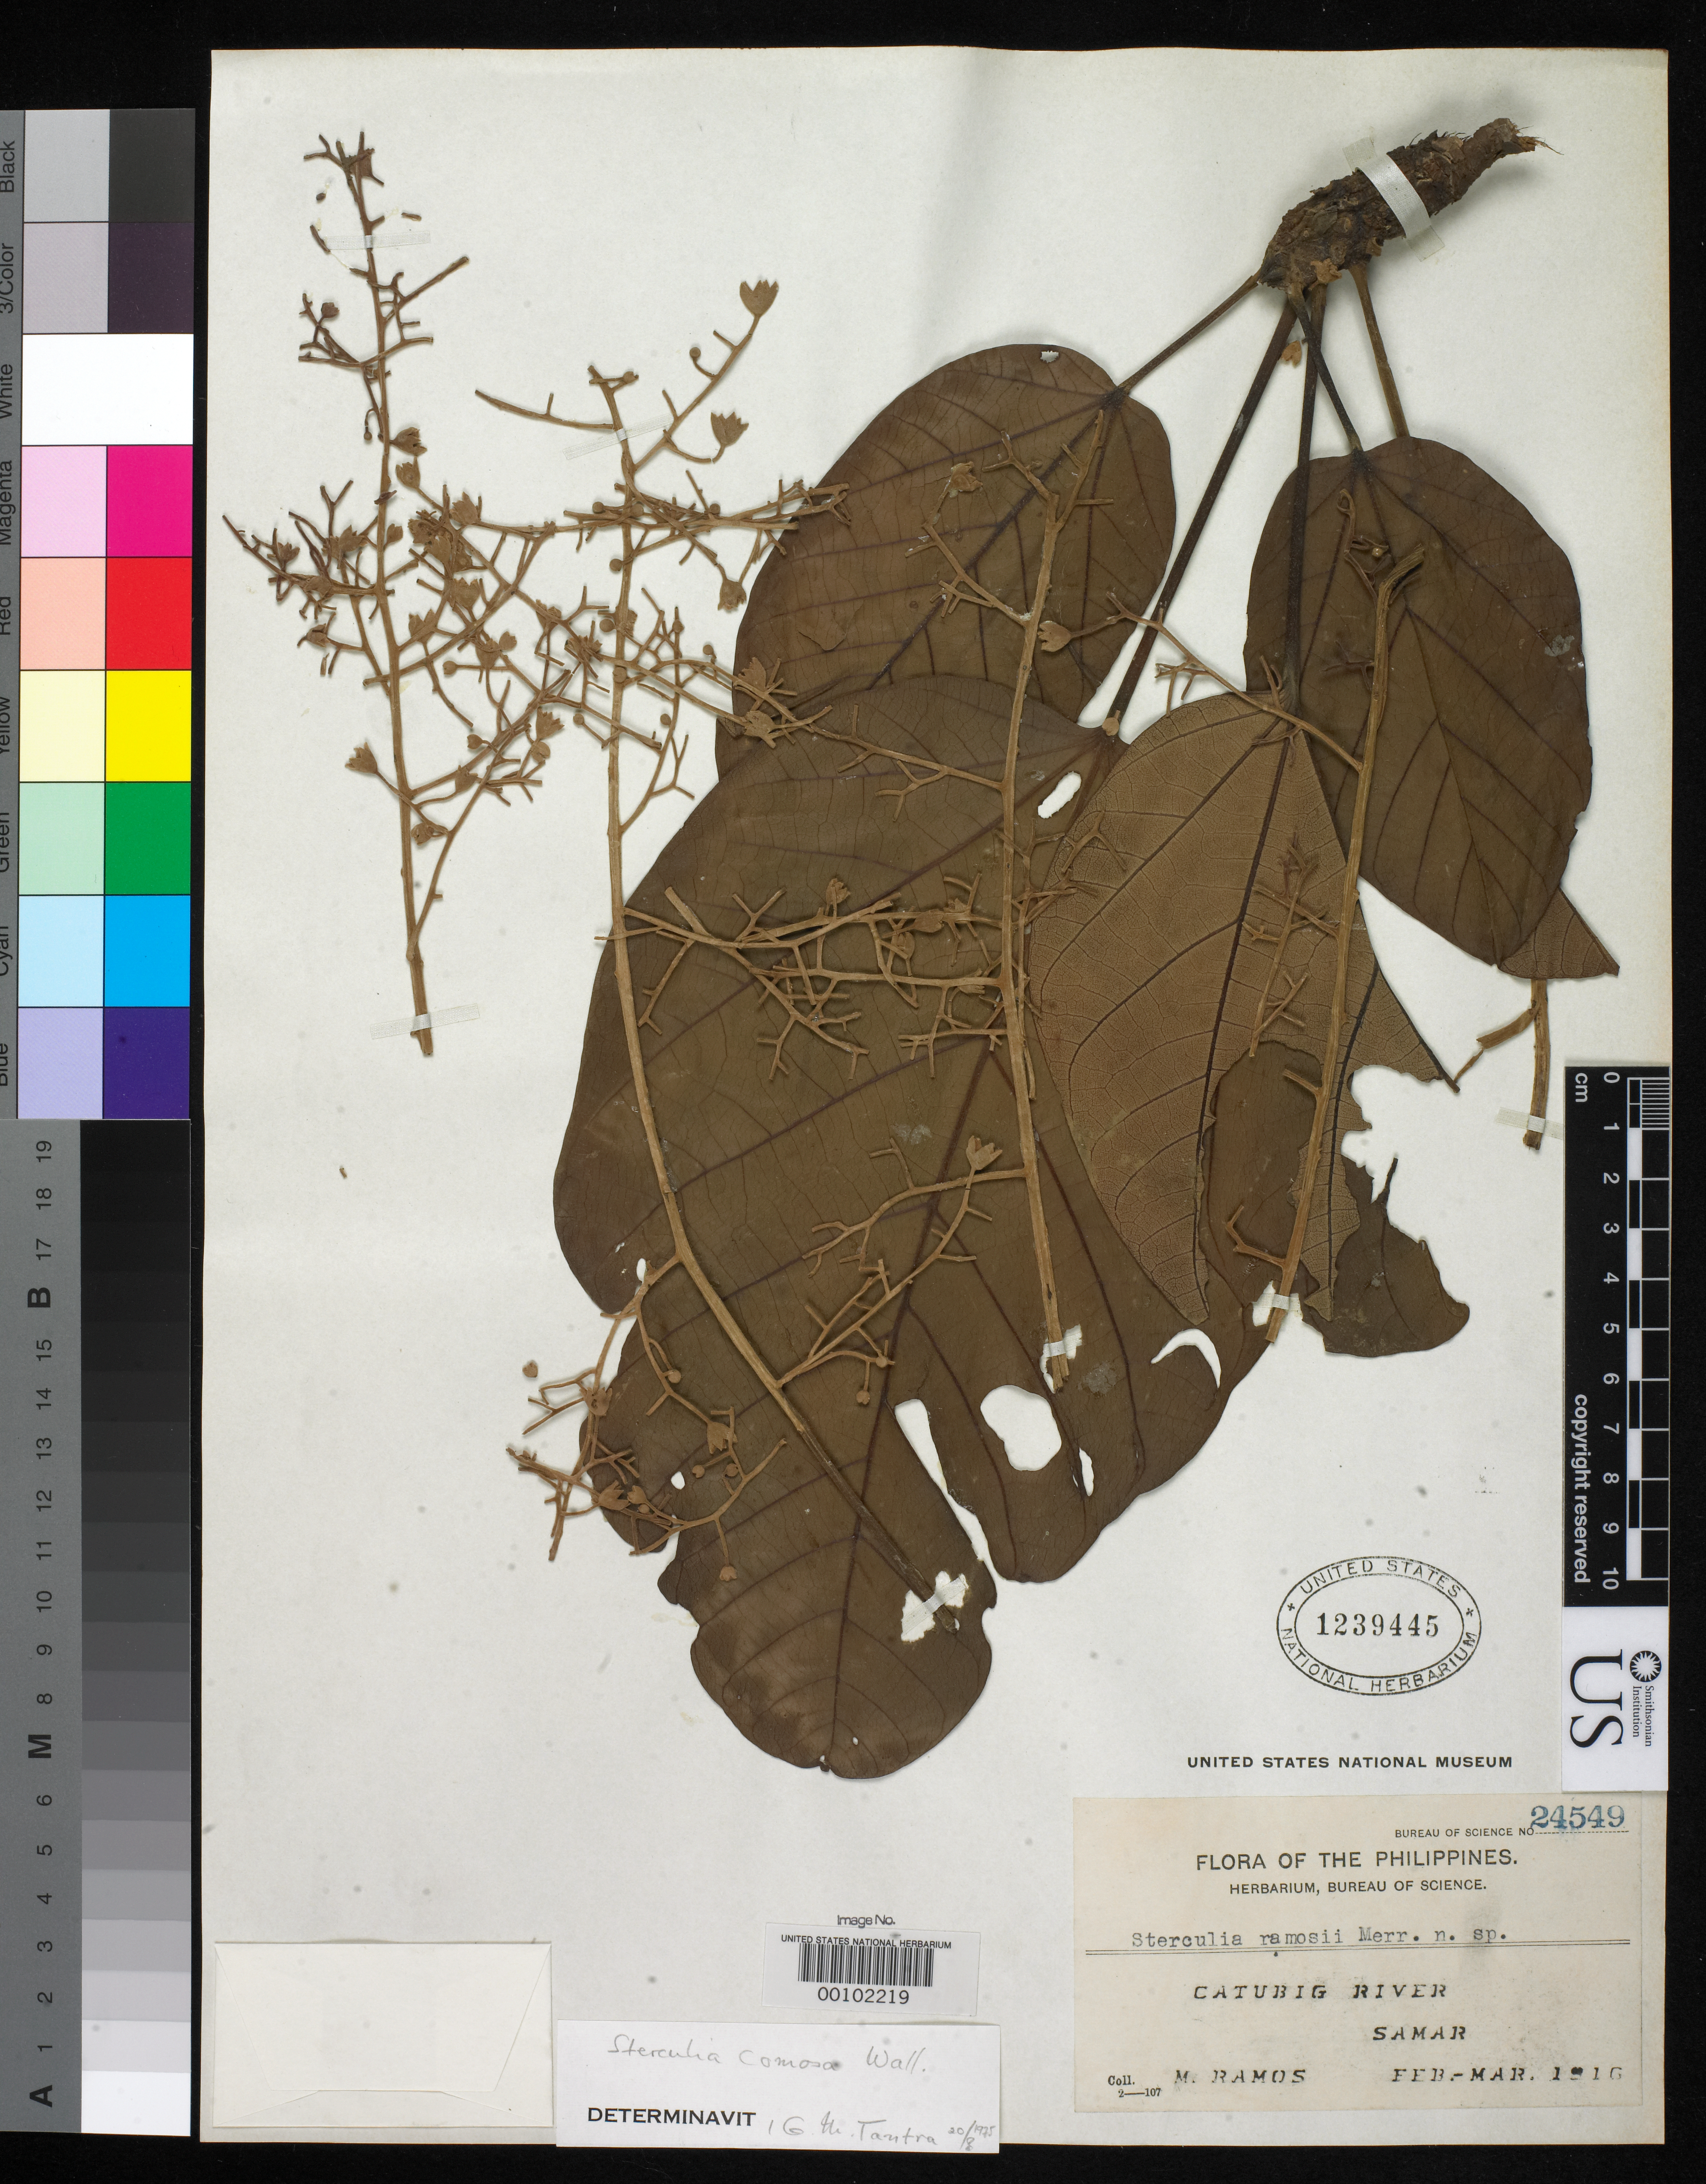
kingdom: Plantae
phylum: Tracheophyta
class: Magnoliopsida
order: Malvales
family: Malvaceae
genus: Sterculia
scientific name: Sterculia ramosii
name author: Merr.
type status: Isotype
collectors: M. Ramos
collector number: Bur. Sci. 24549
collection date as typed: Feb 1916 to -- Mar 1916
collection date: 1916-02/1916-03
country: Philippines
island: Samar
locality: Catubig River.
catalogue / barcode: US 1239445